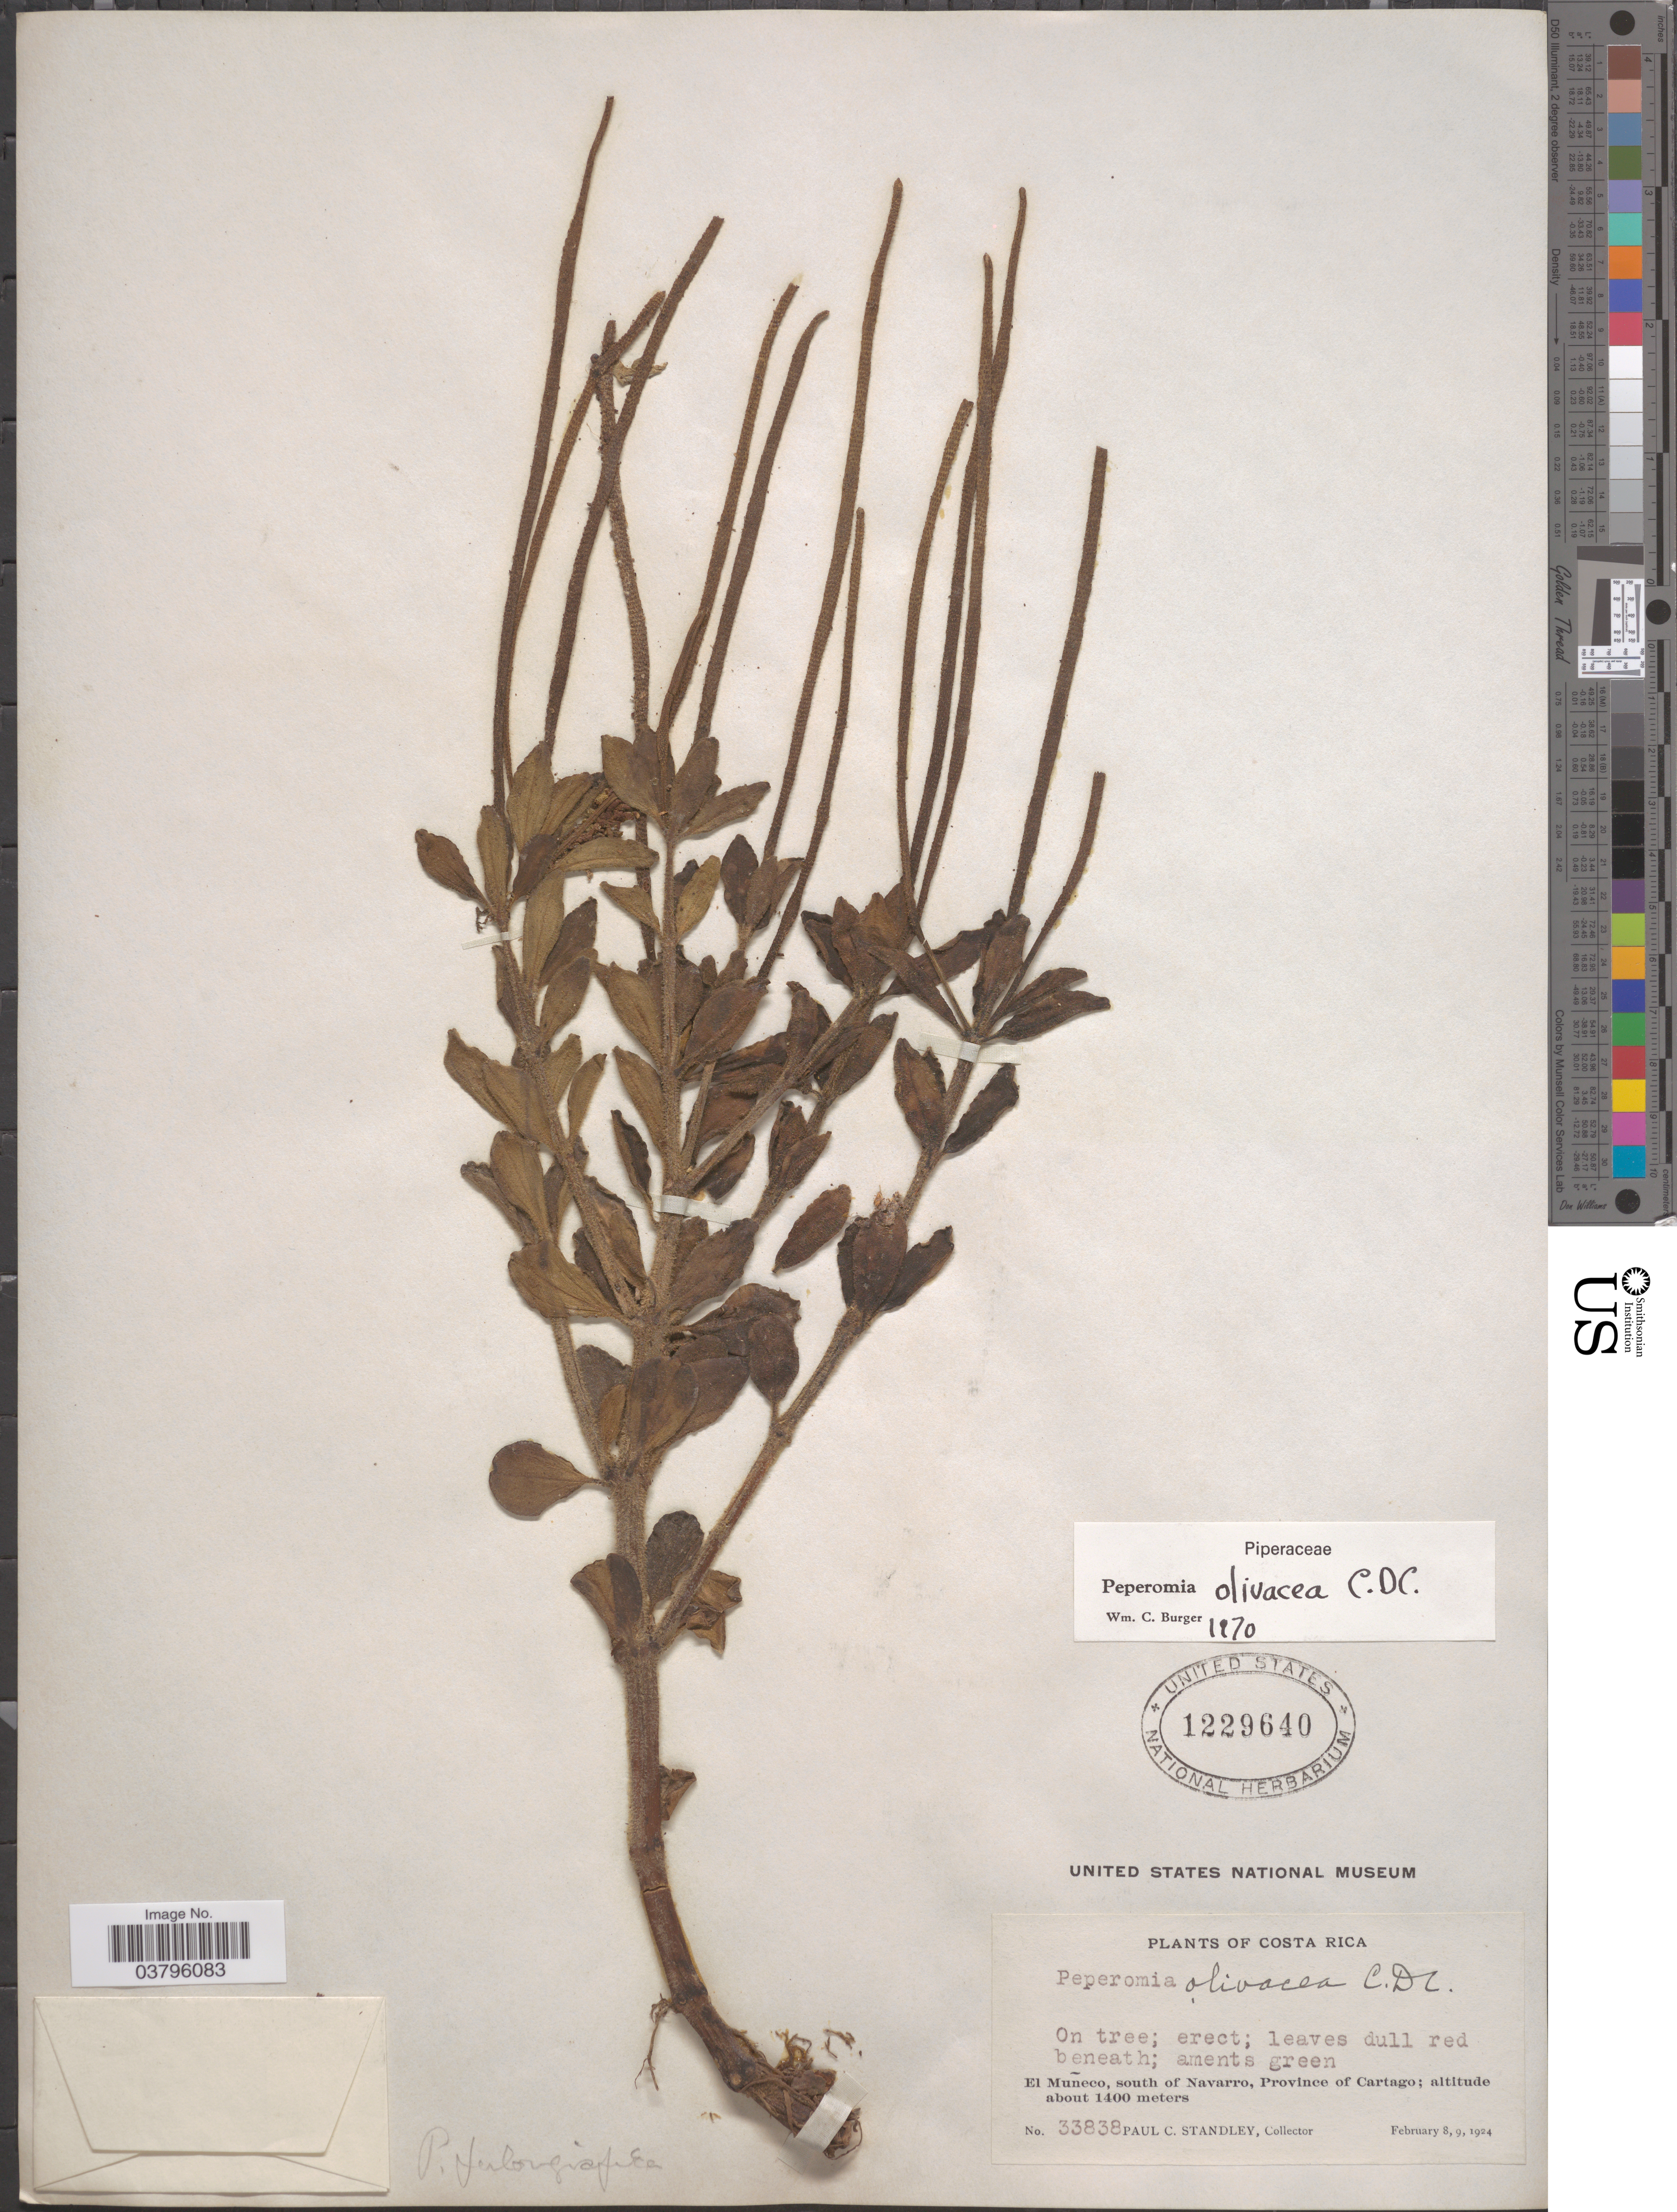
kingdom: Plantae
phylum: Tracheophyta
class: Magnoliopsida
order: Piperales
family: Piperaceae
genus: Peperomia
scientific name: Peperomia olivacea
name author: C. DC.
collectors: P. C. Standley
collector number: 33838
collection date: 1924-02-08/1924-02-09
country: Costa Rica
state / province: Cartago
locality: El Muñeco, south of Navarro.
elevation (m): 1400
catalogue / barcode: US 1229640